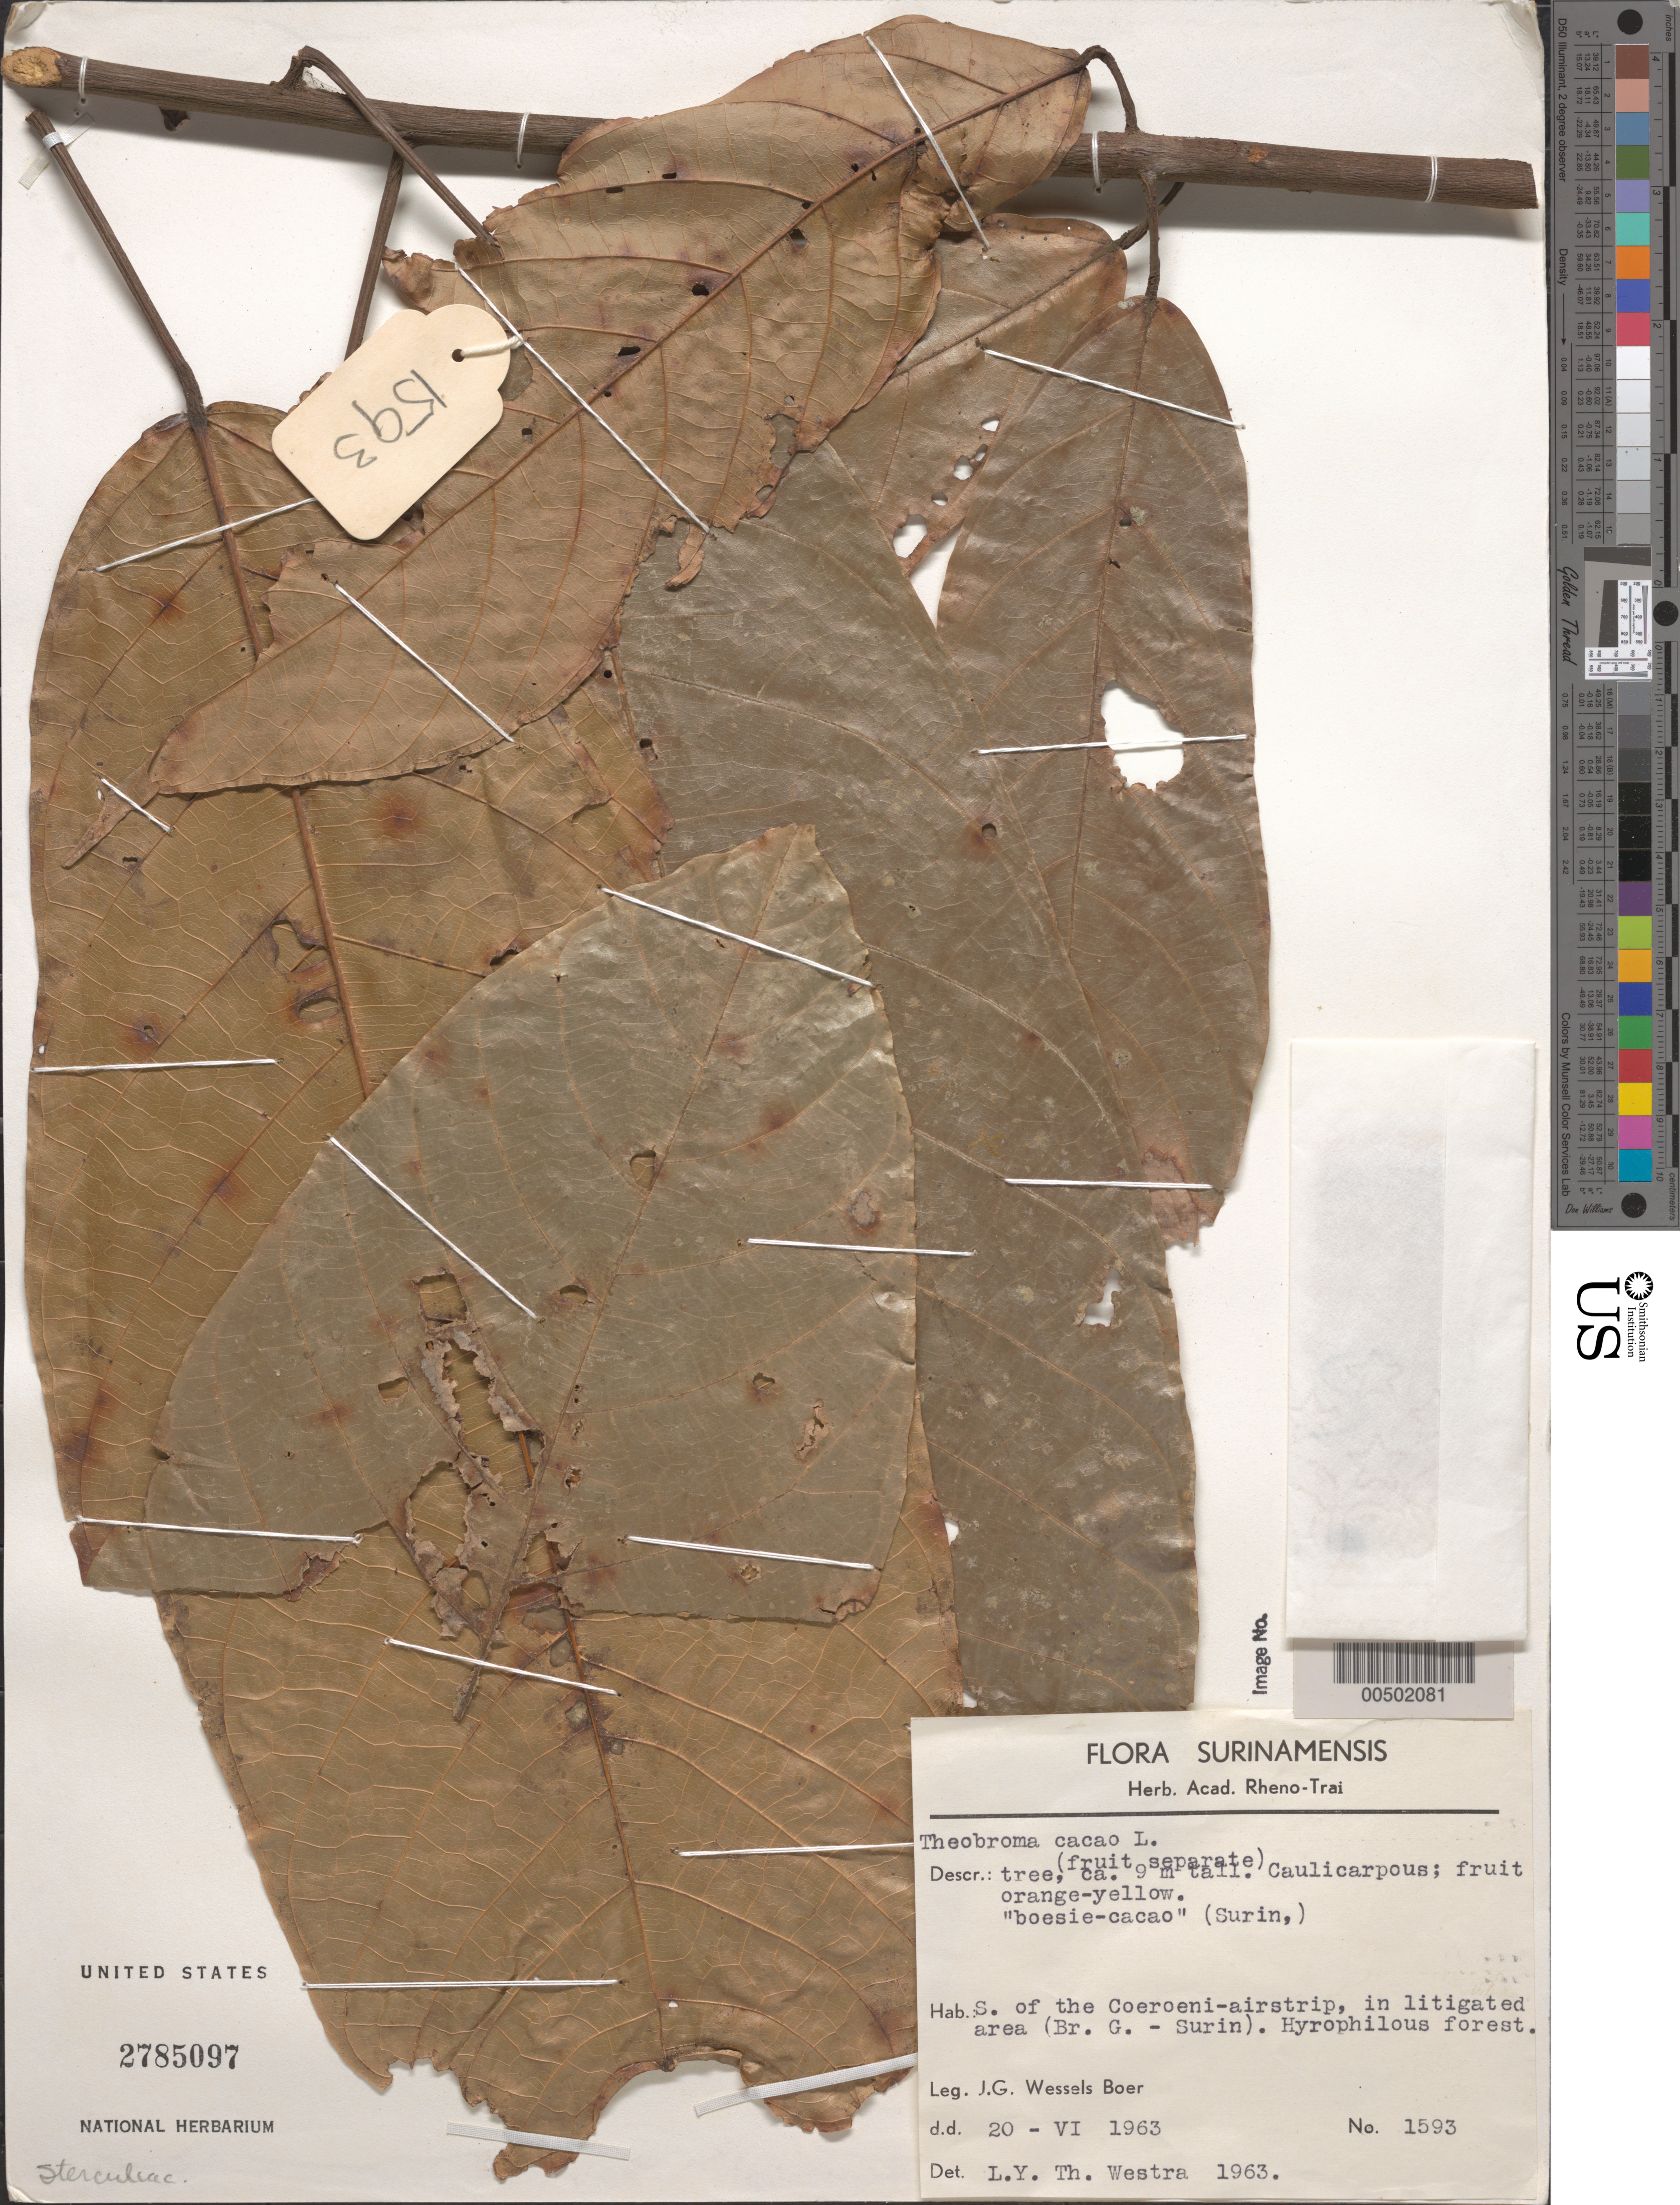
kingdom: Plantae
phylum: Tracheophyta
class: Magnoliopsida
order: Malvales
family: Malvaceae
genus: Theobroma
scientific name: Theobroma cacao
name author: L.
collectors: J. G. Wessels Boer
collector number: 1593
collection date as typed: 20 Jun 1963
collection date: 1963-06-20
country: Suriname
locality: S of the Coeroeni airstrip, in litigated area (Guyana Surinam)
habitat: Hydrophilous forest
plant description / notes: Common name: boesie-cacao; Common name language: Surin.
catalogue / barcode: US 2785097